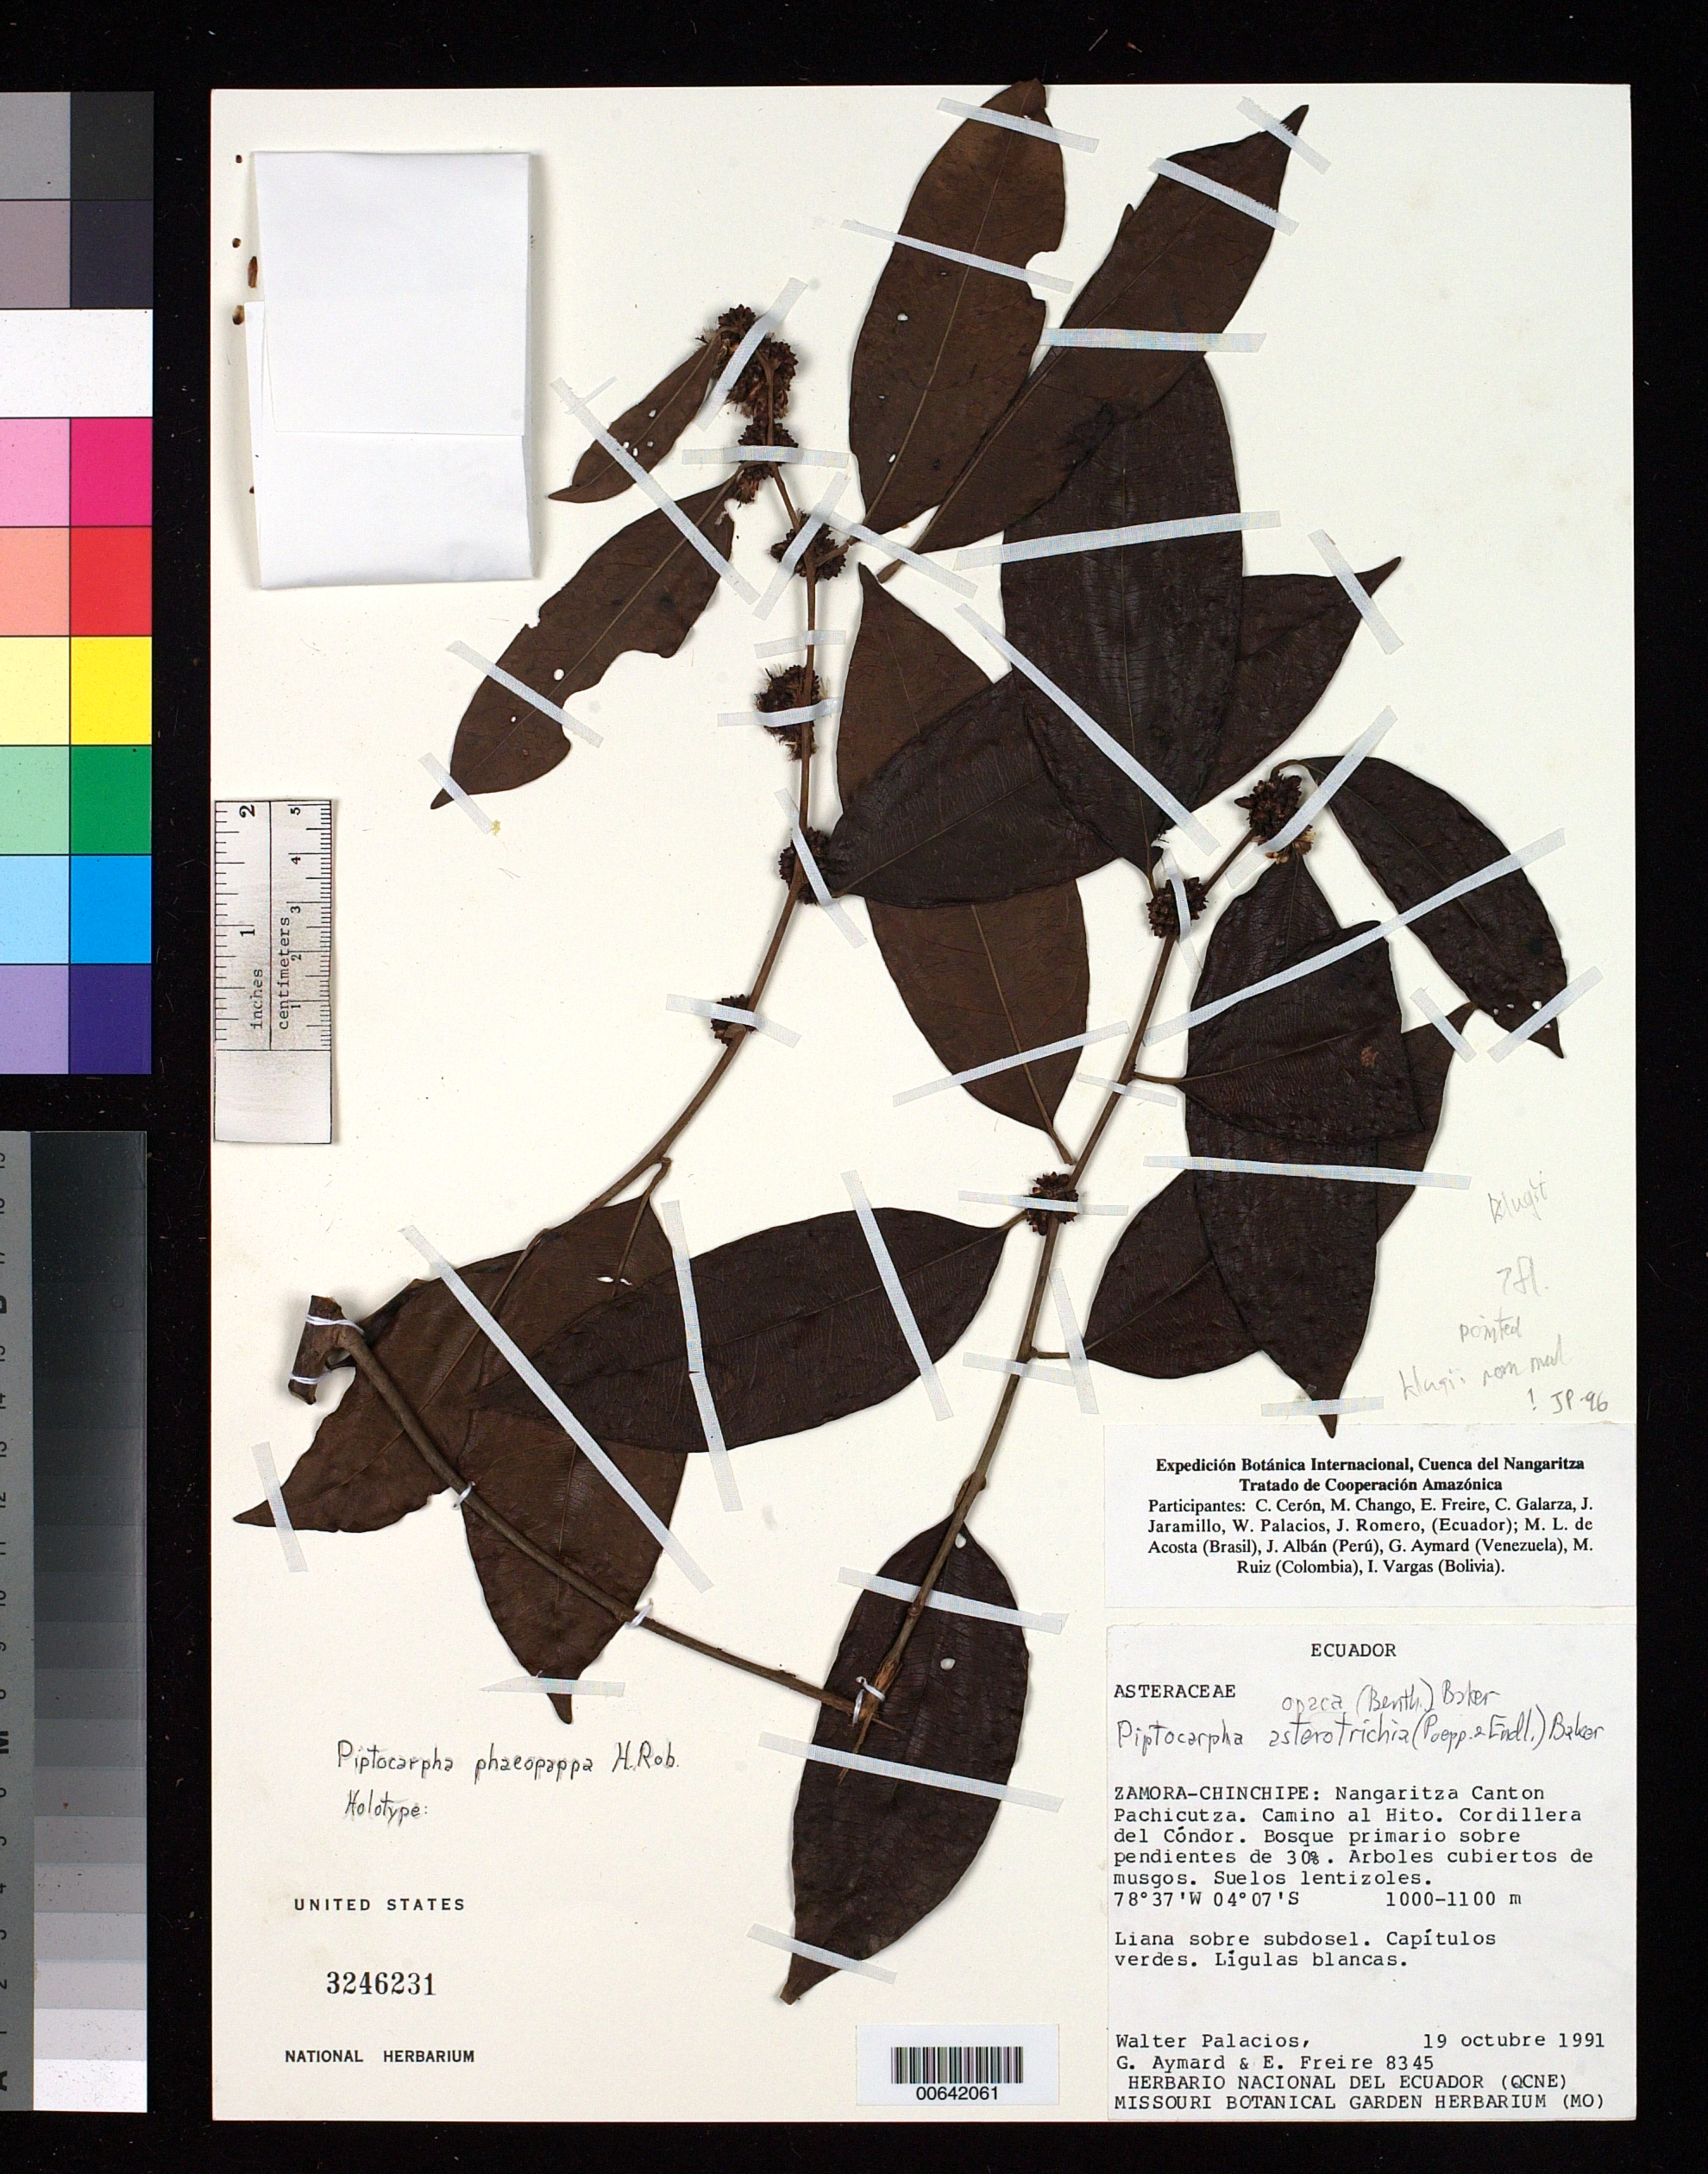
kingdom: Plantae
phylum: Tracheophyta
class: Magnoliopsida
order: Asterales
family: Asteraceae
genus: Piptocarpha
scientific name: Piptocarpha pellucida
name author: (Sch. Bip.) Baker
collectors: W. Palacios, G. A. Aymard & E. Freire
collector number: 8345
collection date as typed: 19 Oct 1991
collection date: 1991-10-19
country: Ecuador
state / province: Zamora-Chinchipe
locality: Nanggaritza Canton Pachicutza. Camino al Hito. Cordillera del Cóndor.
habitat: Bosque primario sobre pendientes de 30%. Arboles cubiertos de musgos. Suelos lentizoles.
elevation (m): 1000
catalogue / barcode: US 3246231